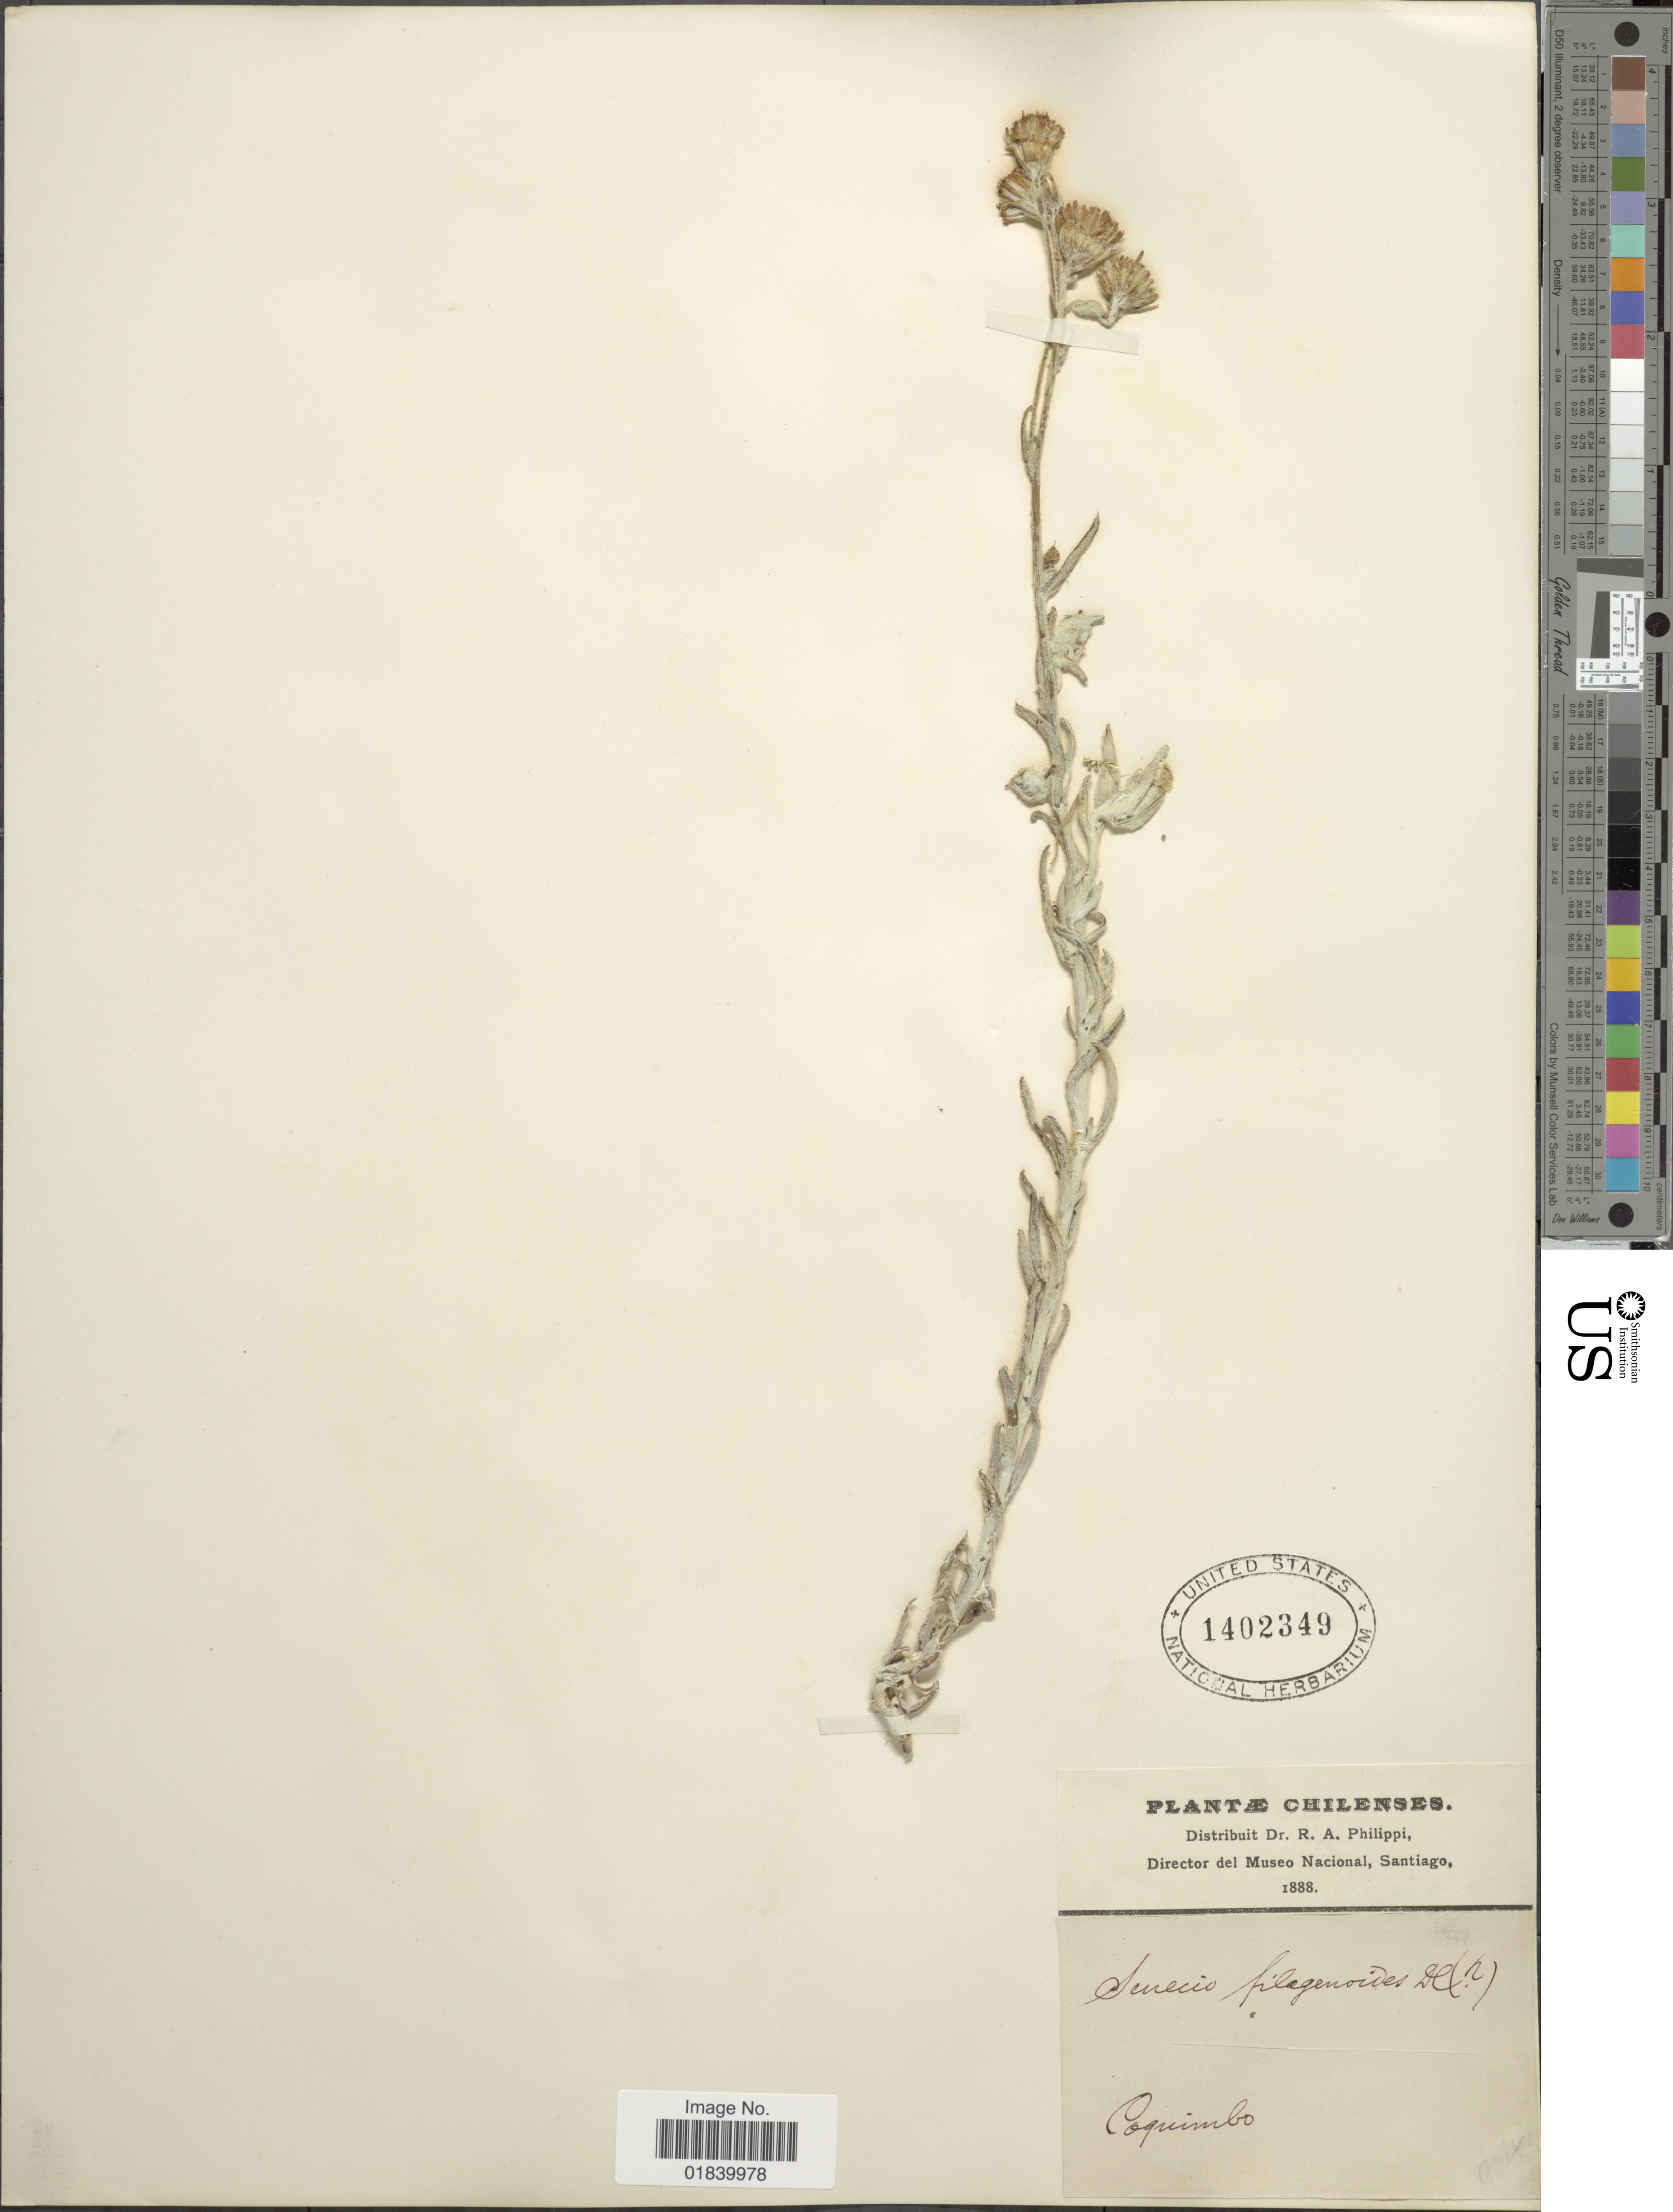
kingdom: Plantae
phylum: Tracheophyta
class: Magnoliopsida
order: Asterales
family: Asteraceae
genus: Senecio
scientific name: Senecio filaginoides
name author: DC.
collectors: R. A. Philippi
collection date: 1888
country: Chile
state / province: Coquimbo (IV)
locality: Coquimbo.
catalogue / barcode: US 1402349